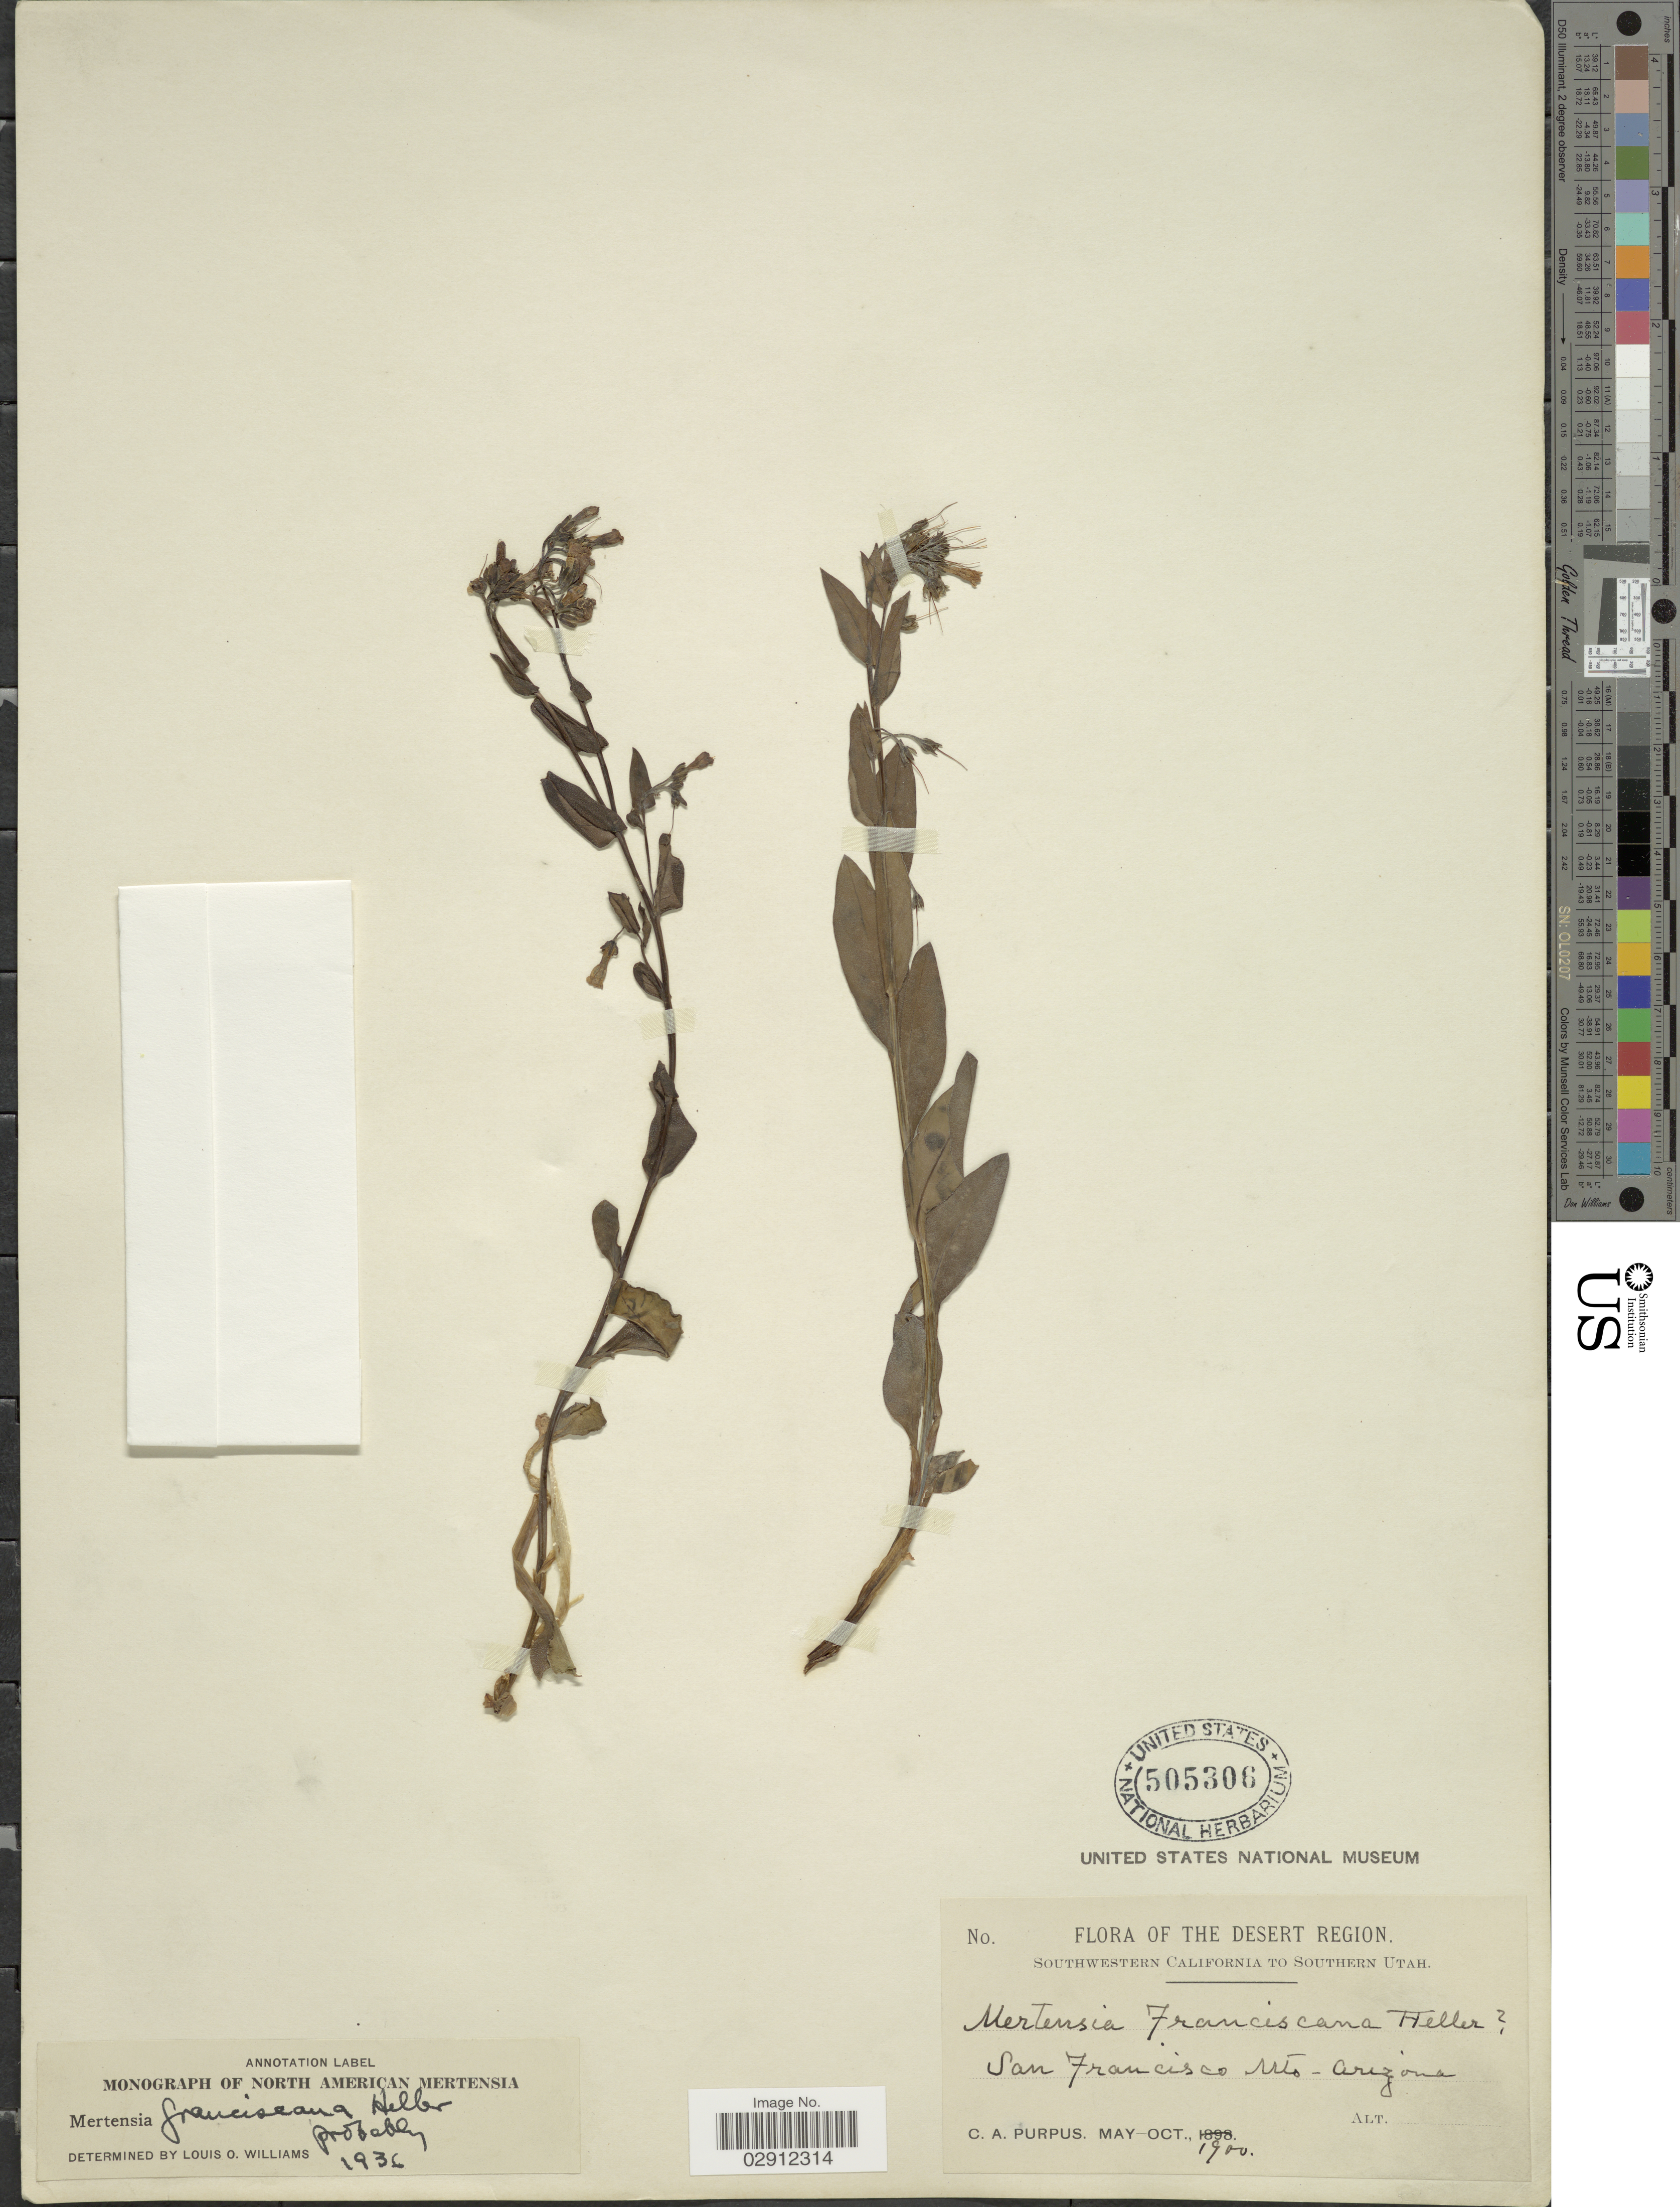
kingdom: Plantae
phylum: Tracheophyta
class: Magnoliopsida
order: Boraginales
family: Boraginaceae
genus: Mertensia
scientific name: Mertensia franciscana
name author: A. Heller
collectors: C. A. Purpus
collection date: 1900-05/1900-10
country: United States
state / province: Arizona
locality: The Desert Region. San Francisco Mts.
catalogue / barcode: US 505306